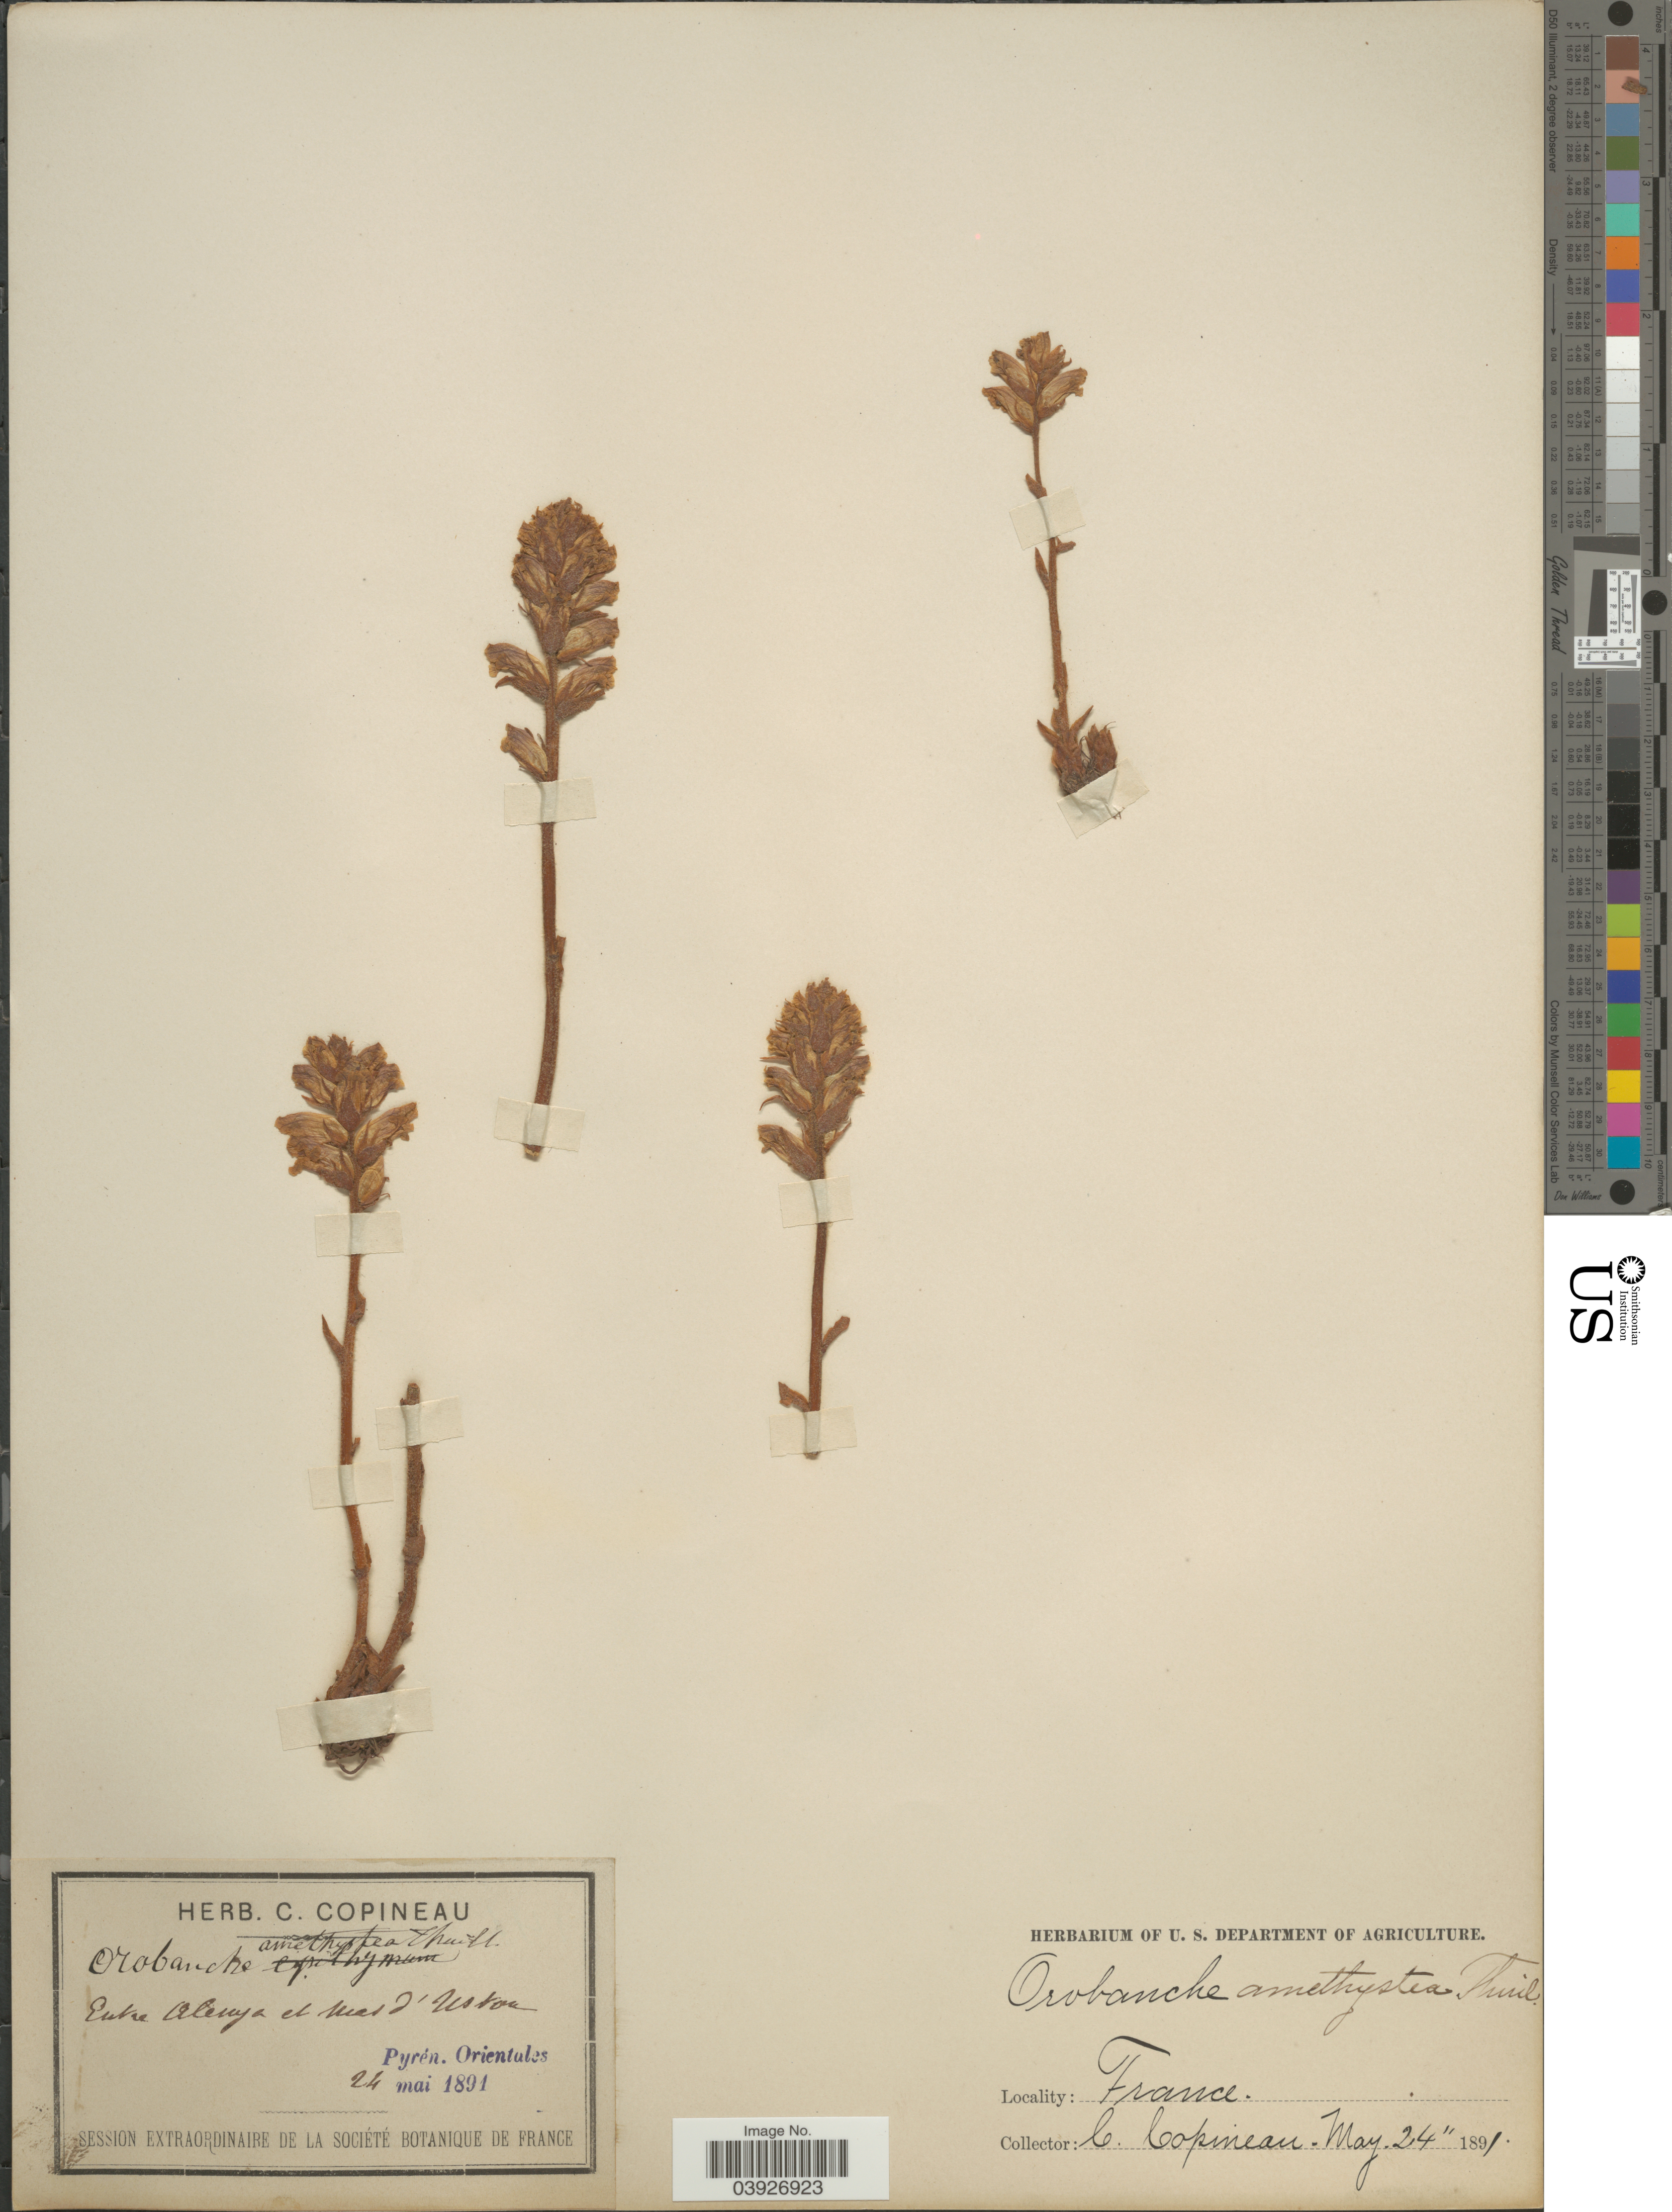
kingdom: Plantae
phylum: Tracheophyta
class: Magnoliopsida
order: Lamiales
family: Orobanchaceae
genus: Orobanche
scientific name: Orobanche amethystea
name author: Thuill.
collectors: C. Copineau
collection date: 1891-05-24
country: France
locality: Entre Alenya et mar d' Ustera. [interpreted] Pyrén. Orientales.